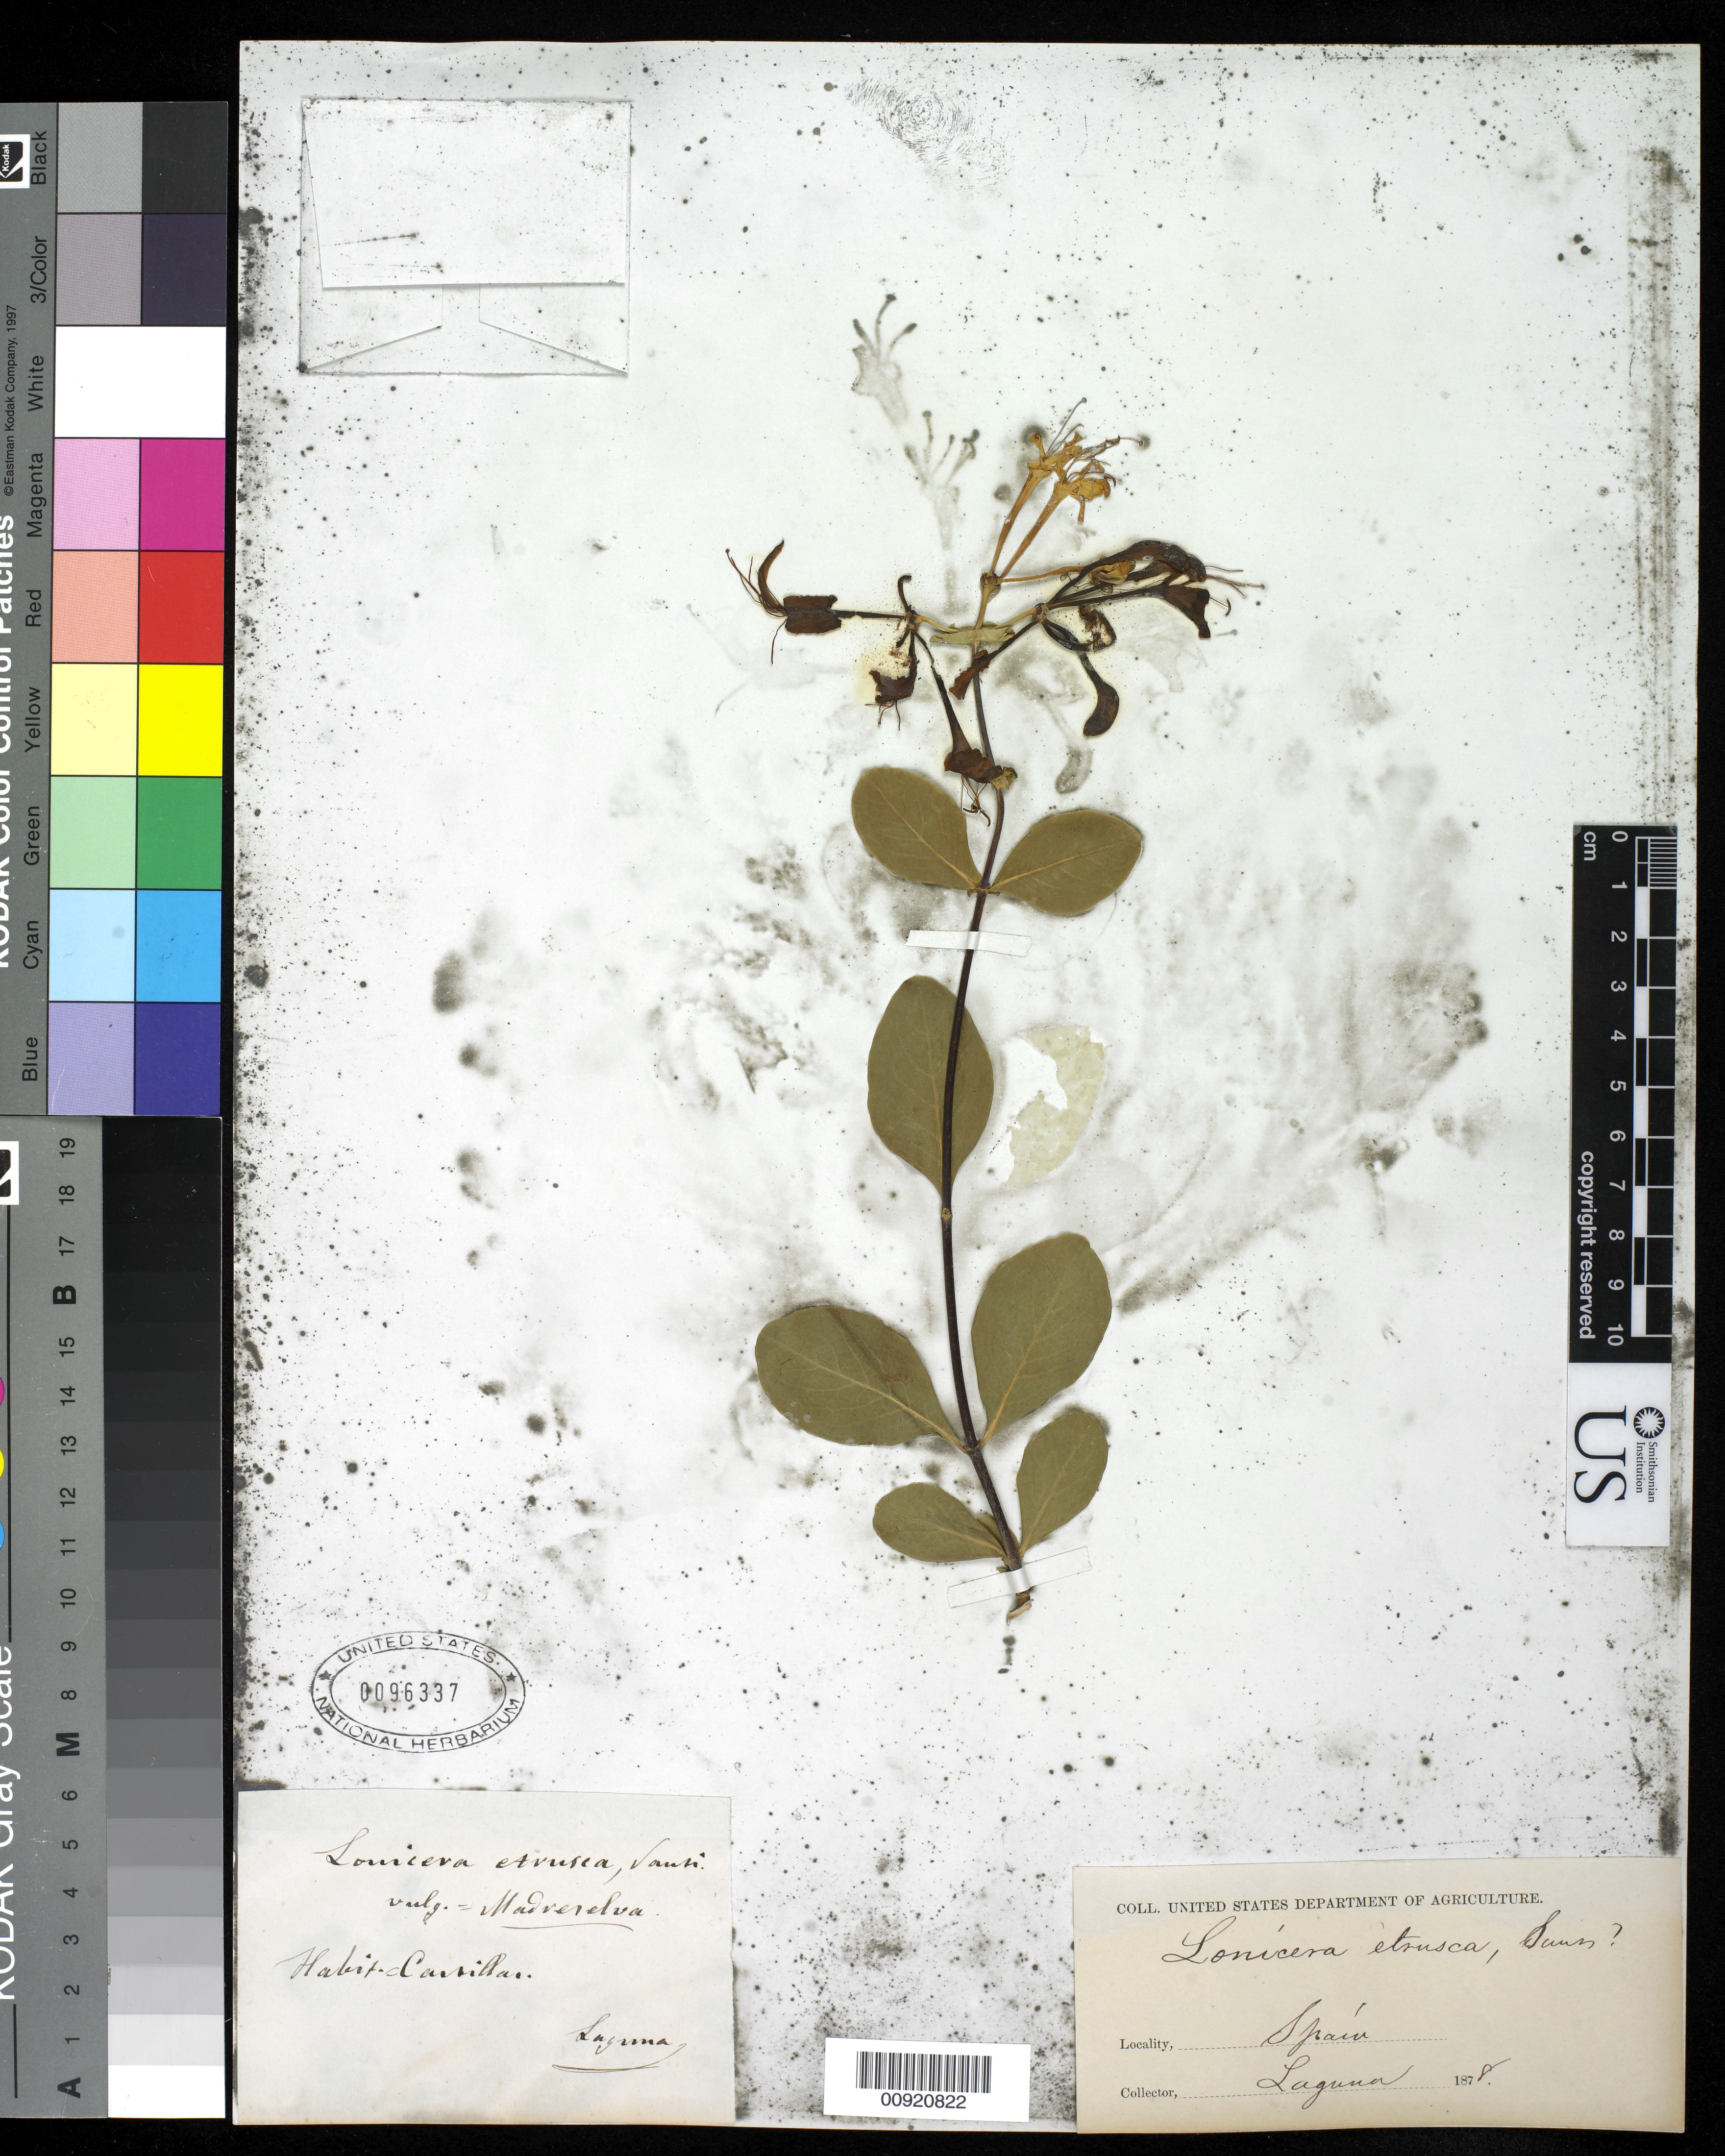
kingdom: Plantae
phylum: Tracheophyta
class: Magnoliopsida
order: Dipsacales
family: Caprifoliaceae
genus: Lonicera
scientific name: Lonicera etrusca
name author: Santi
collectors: -. Laguna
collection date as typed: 1878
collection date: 1878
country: Spain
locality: unclear if this is really Spain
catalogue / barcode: US 96337